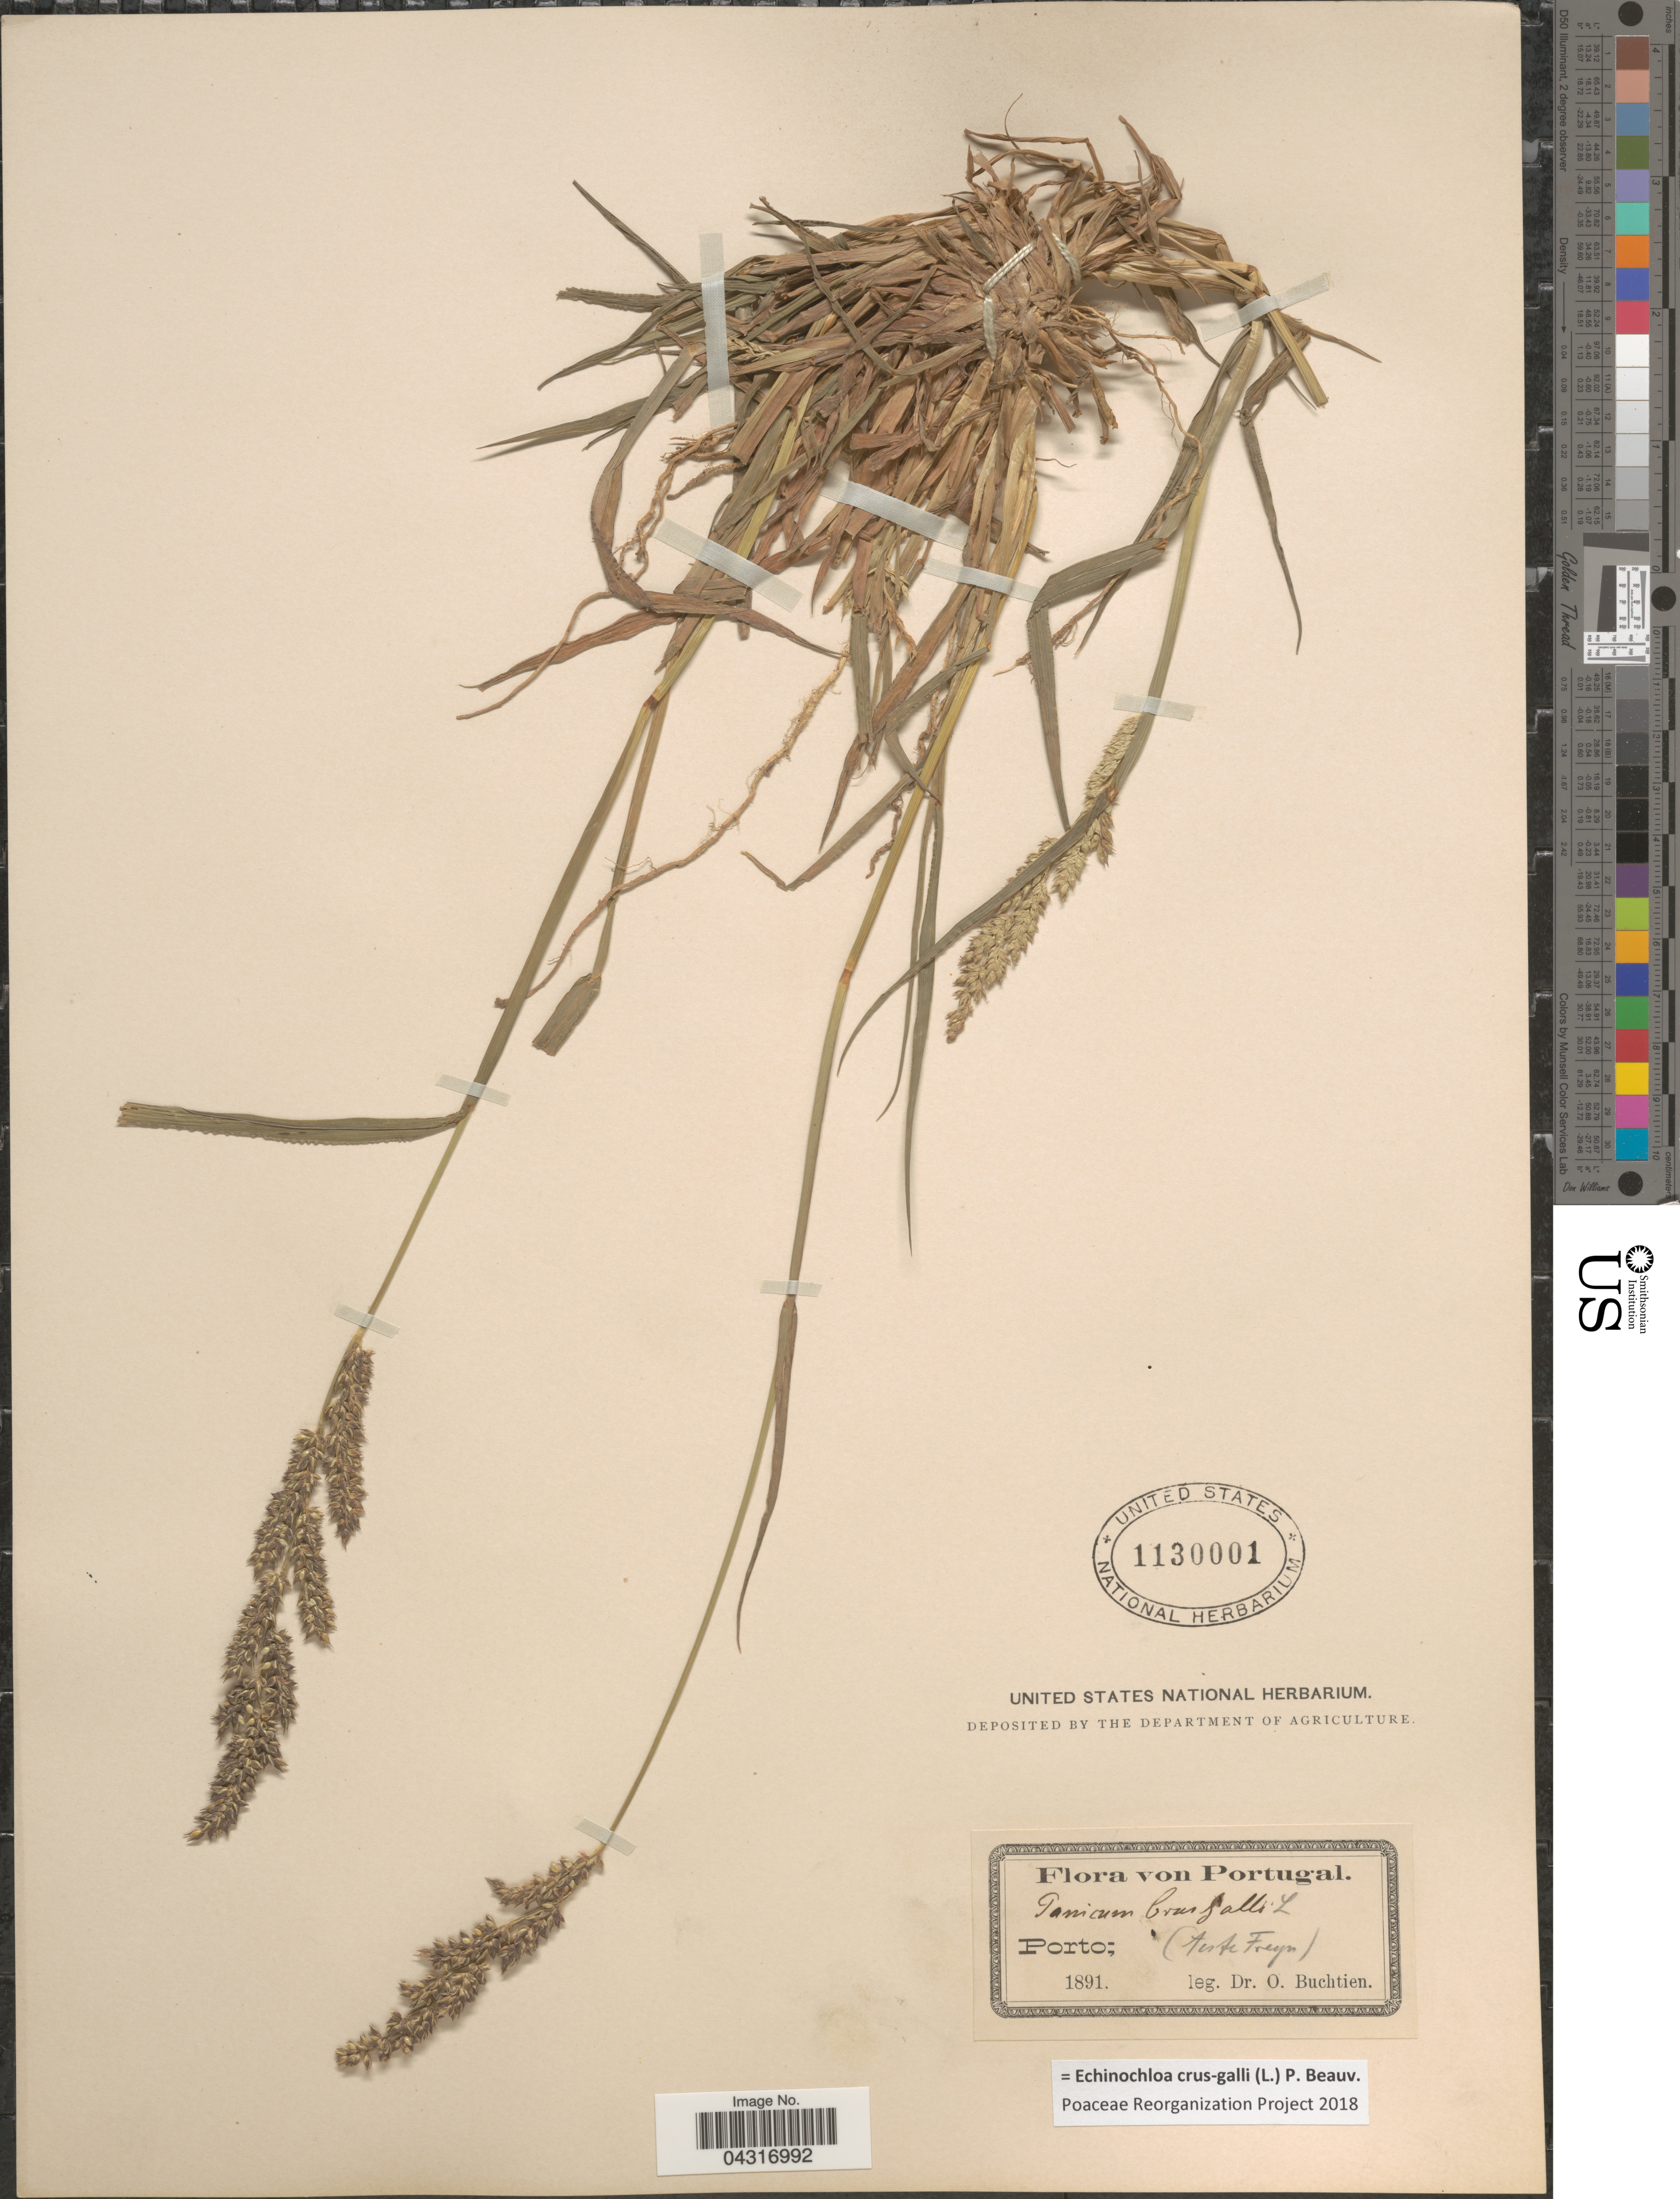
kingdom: Plantae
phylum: Tracheophyta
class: Liliopsida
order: Poales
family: Poaceae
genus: Echinochloa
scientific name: Echinochloa crus-galli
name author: (L.) P. Beauv.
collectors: O. Buchtien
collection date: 1891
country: Portugal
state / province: Porto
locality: (Aeste Freyn).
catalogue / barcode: US 1130001